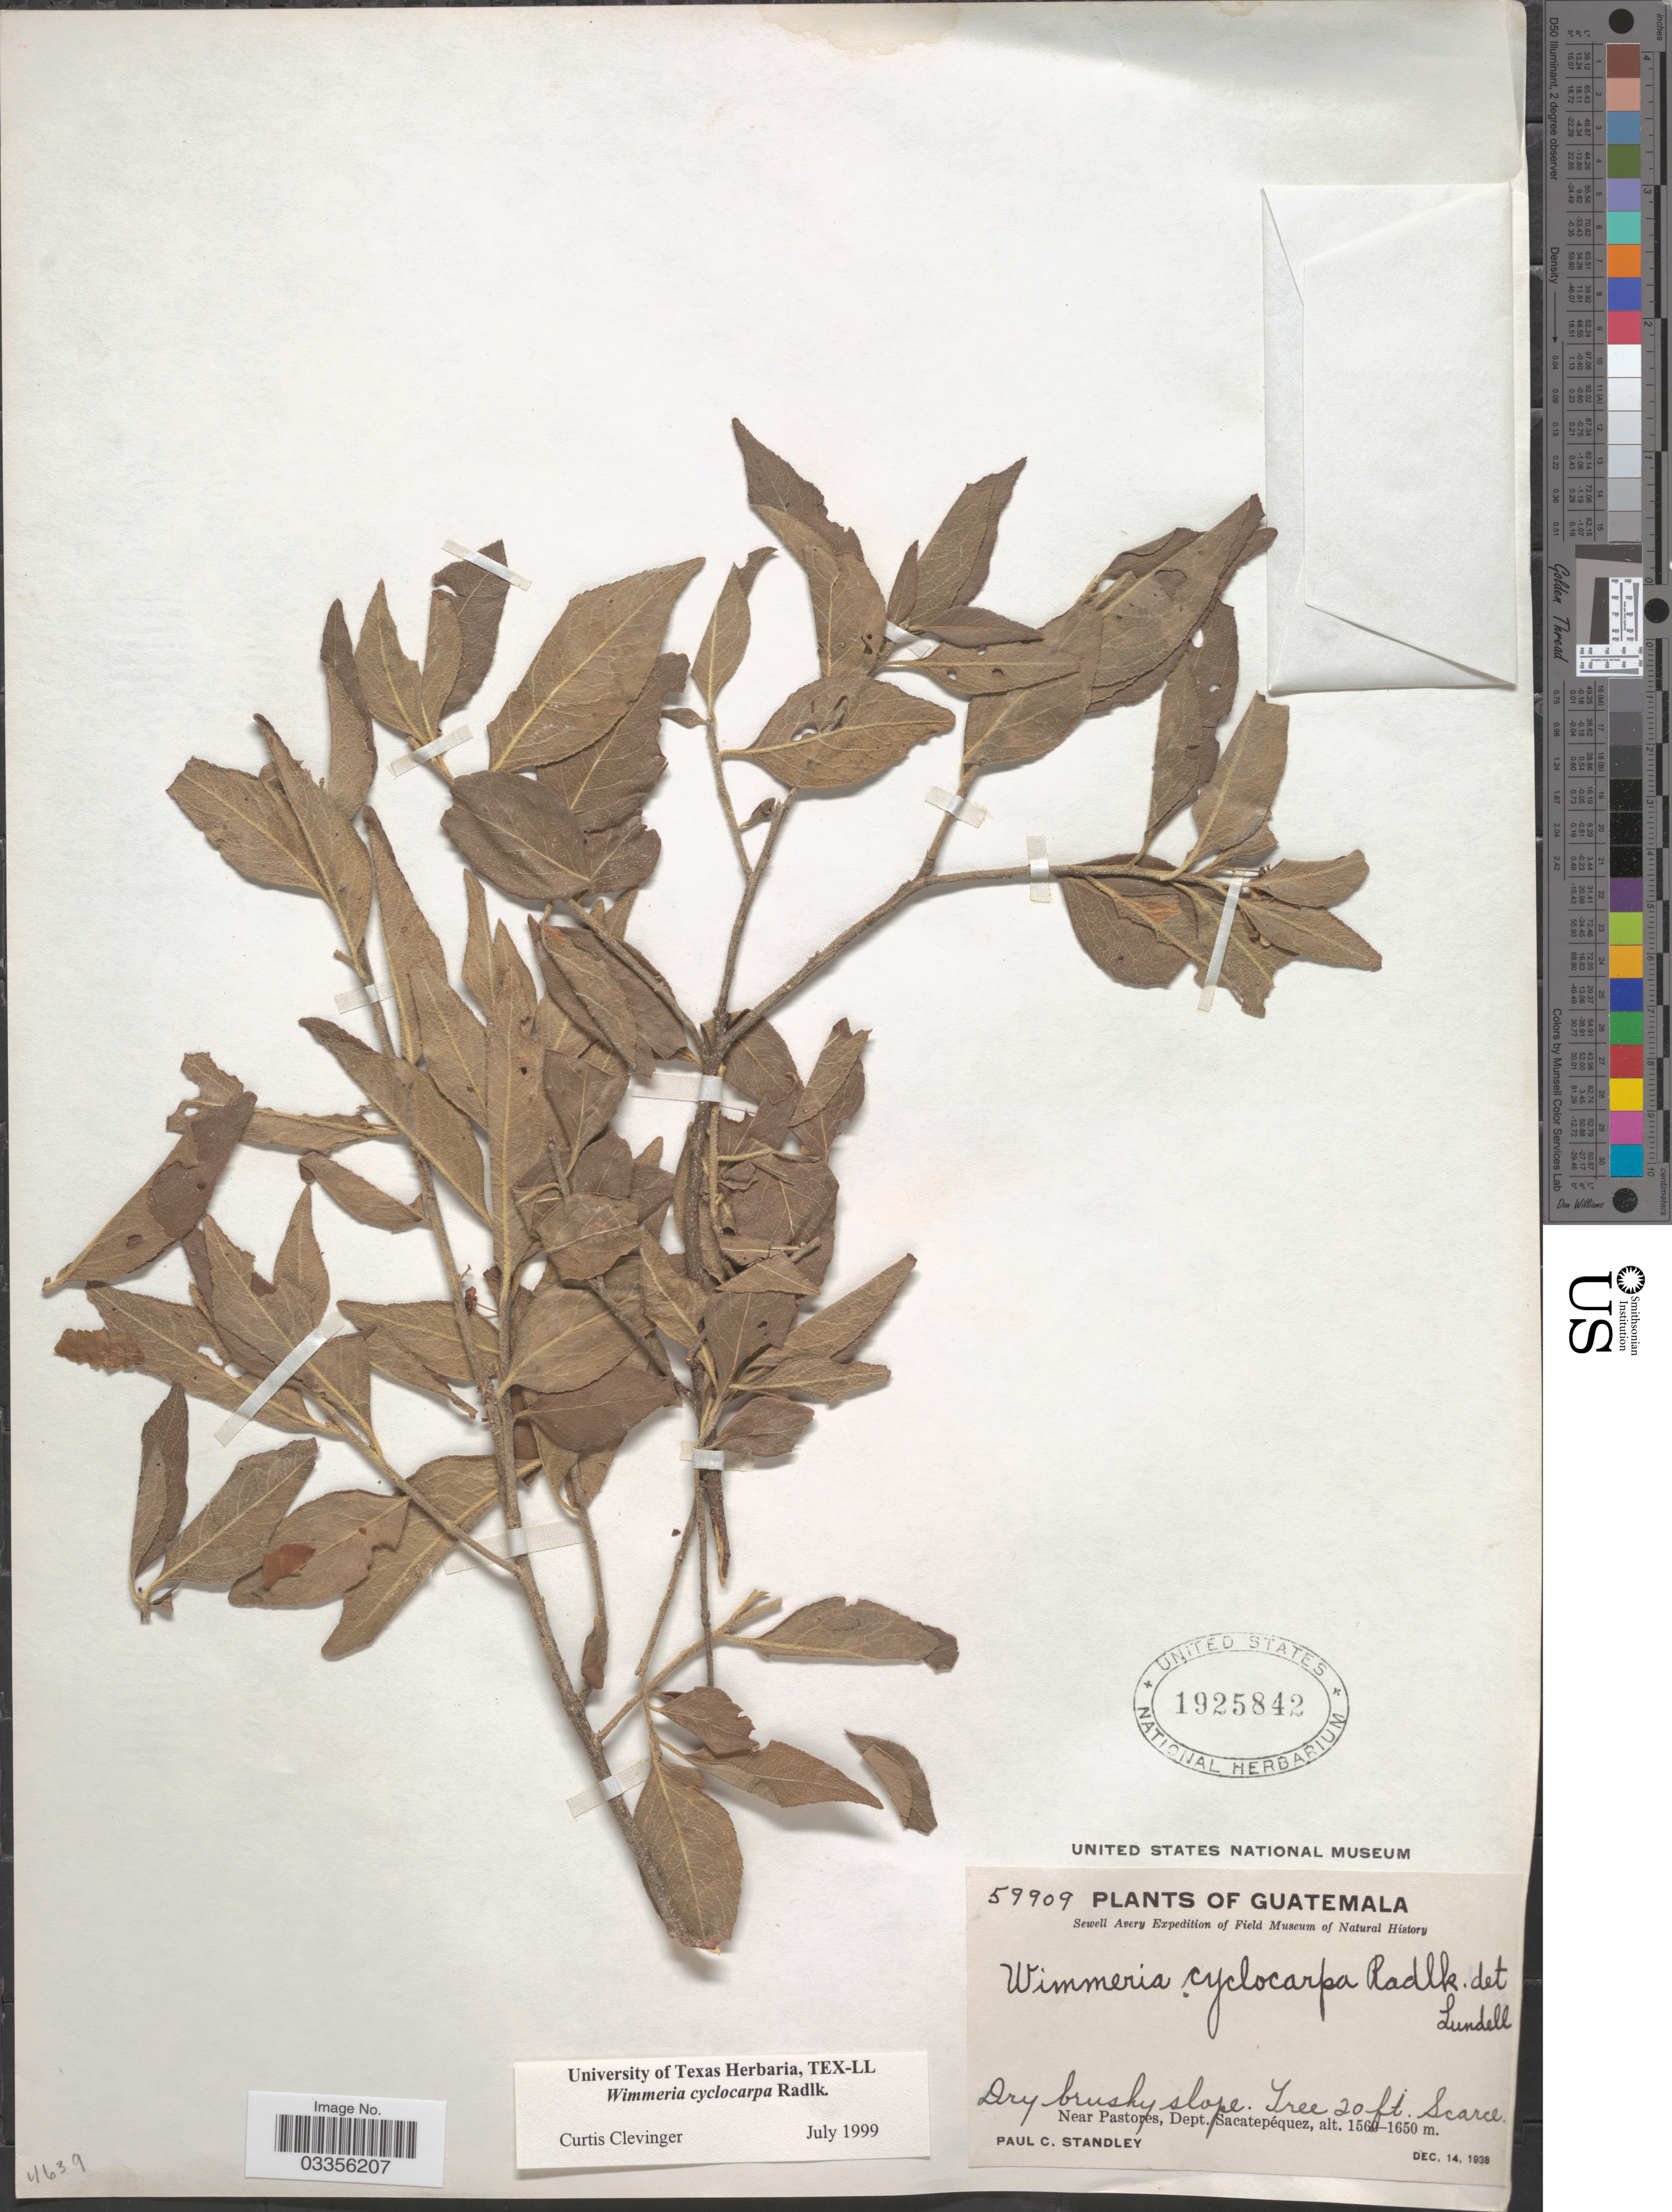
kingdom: Plantae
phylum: Tracheophyta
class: Magnoliopsida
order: Celastrales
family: Celastraceae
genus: Wimmeria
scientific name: Wimmeria cyclocarpa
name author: Radlk.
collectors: P. C. Standley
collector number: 59909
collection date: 1938-12-14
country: Guatemala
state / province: Sacatepéquez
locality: Near Pastores, Dept. Sacatepéquez.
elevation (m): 1560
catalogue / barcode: US 1925842